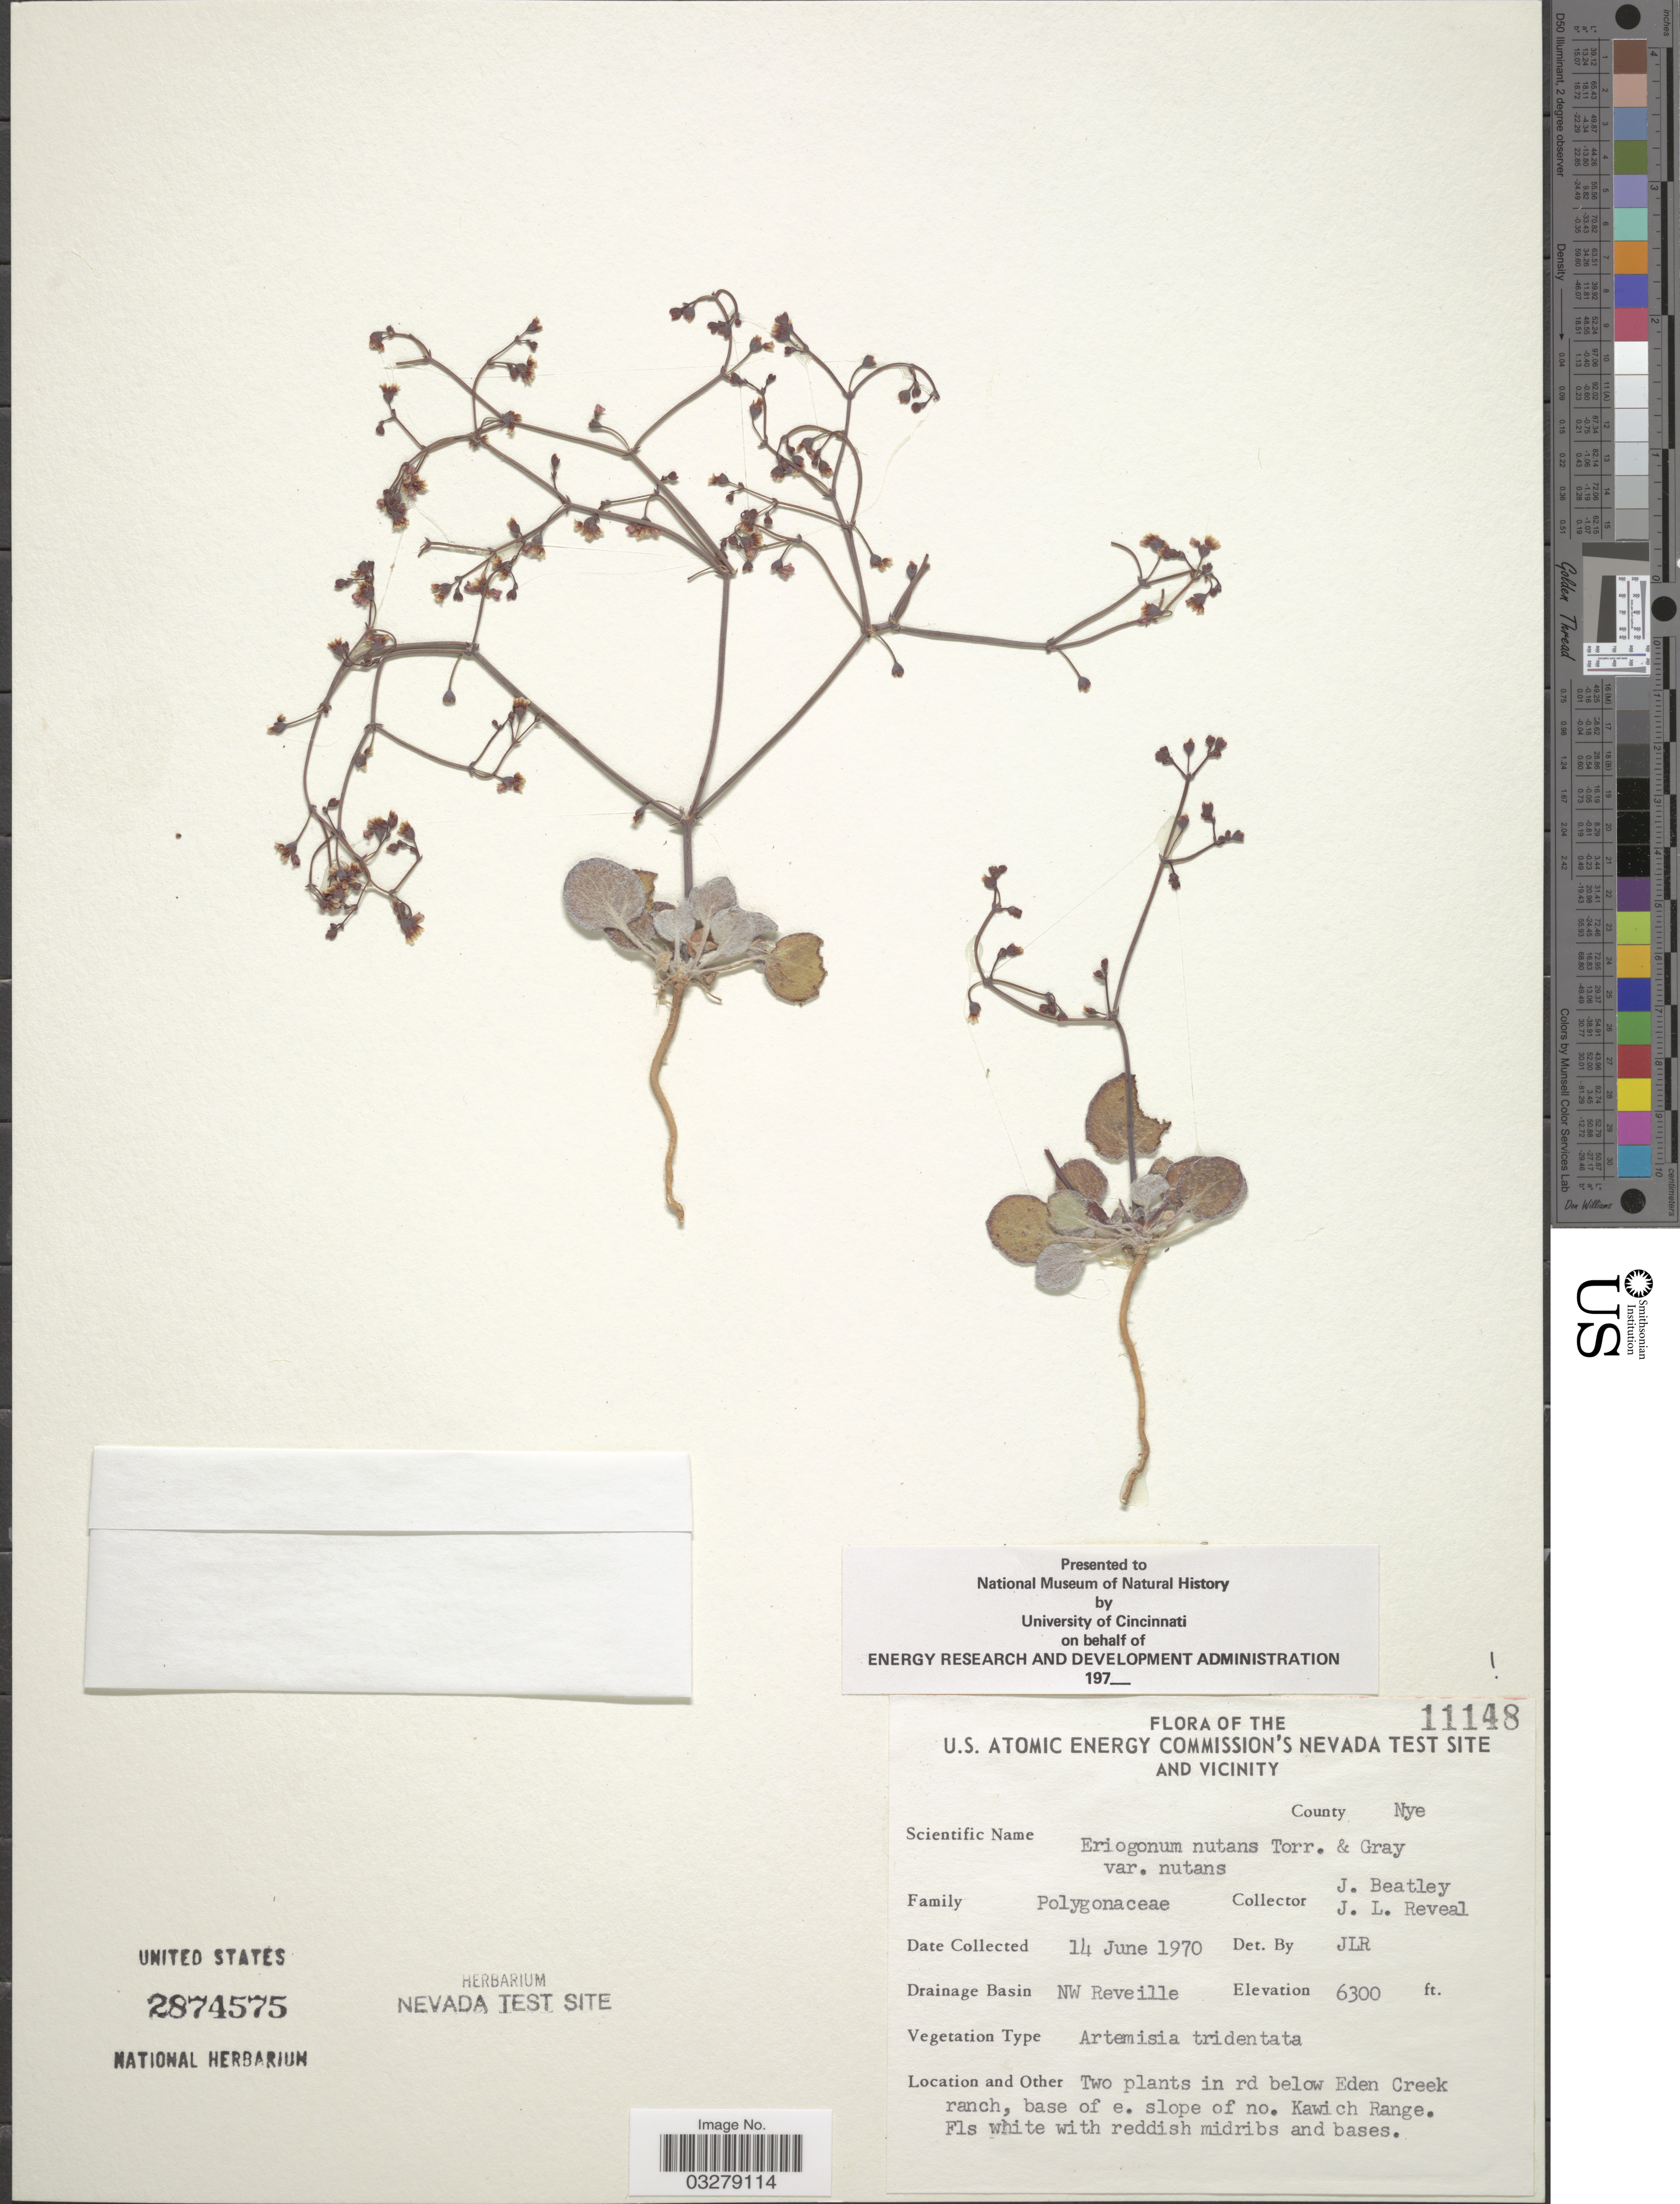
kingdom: Plantae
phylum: Tracheophyta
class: Magnoliopsida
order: Caryophyllales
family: Polygonaceae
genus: Eriogonum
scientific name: Eriogonum nutans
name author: Torr. & A. Gray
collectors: J. C. Beatley & J. L. Reveal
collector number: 11148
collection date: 1970-06-14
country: United States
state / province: Nevada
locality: U.S. Atomic Energy Commission's Nevada Test Site and vicinity. County Nye. Drainage Basin NW Reveille. Two plants in rd below Eden Creek ranch, base of e. slope of no. Kawich Range.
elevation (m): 1920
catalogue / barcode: US 2874575